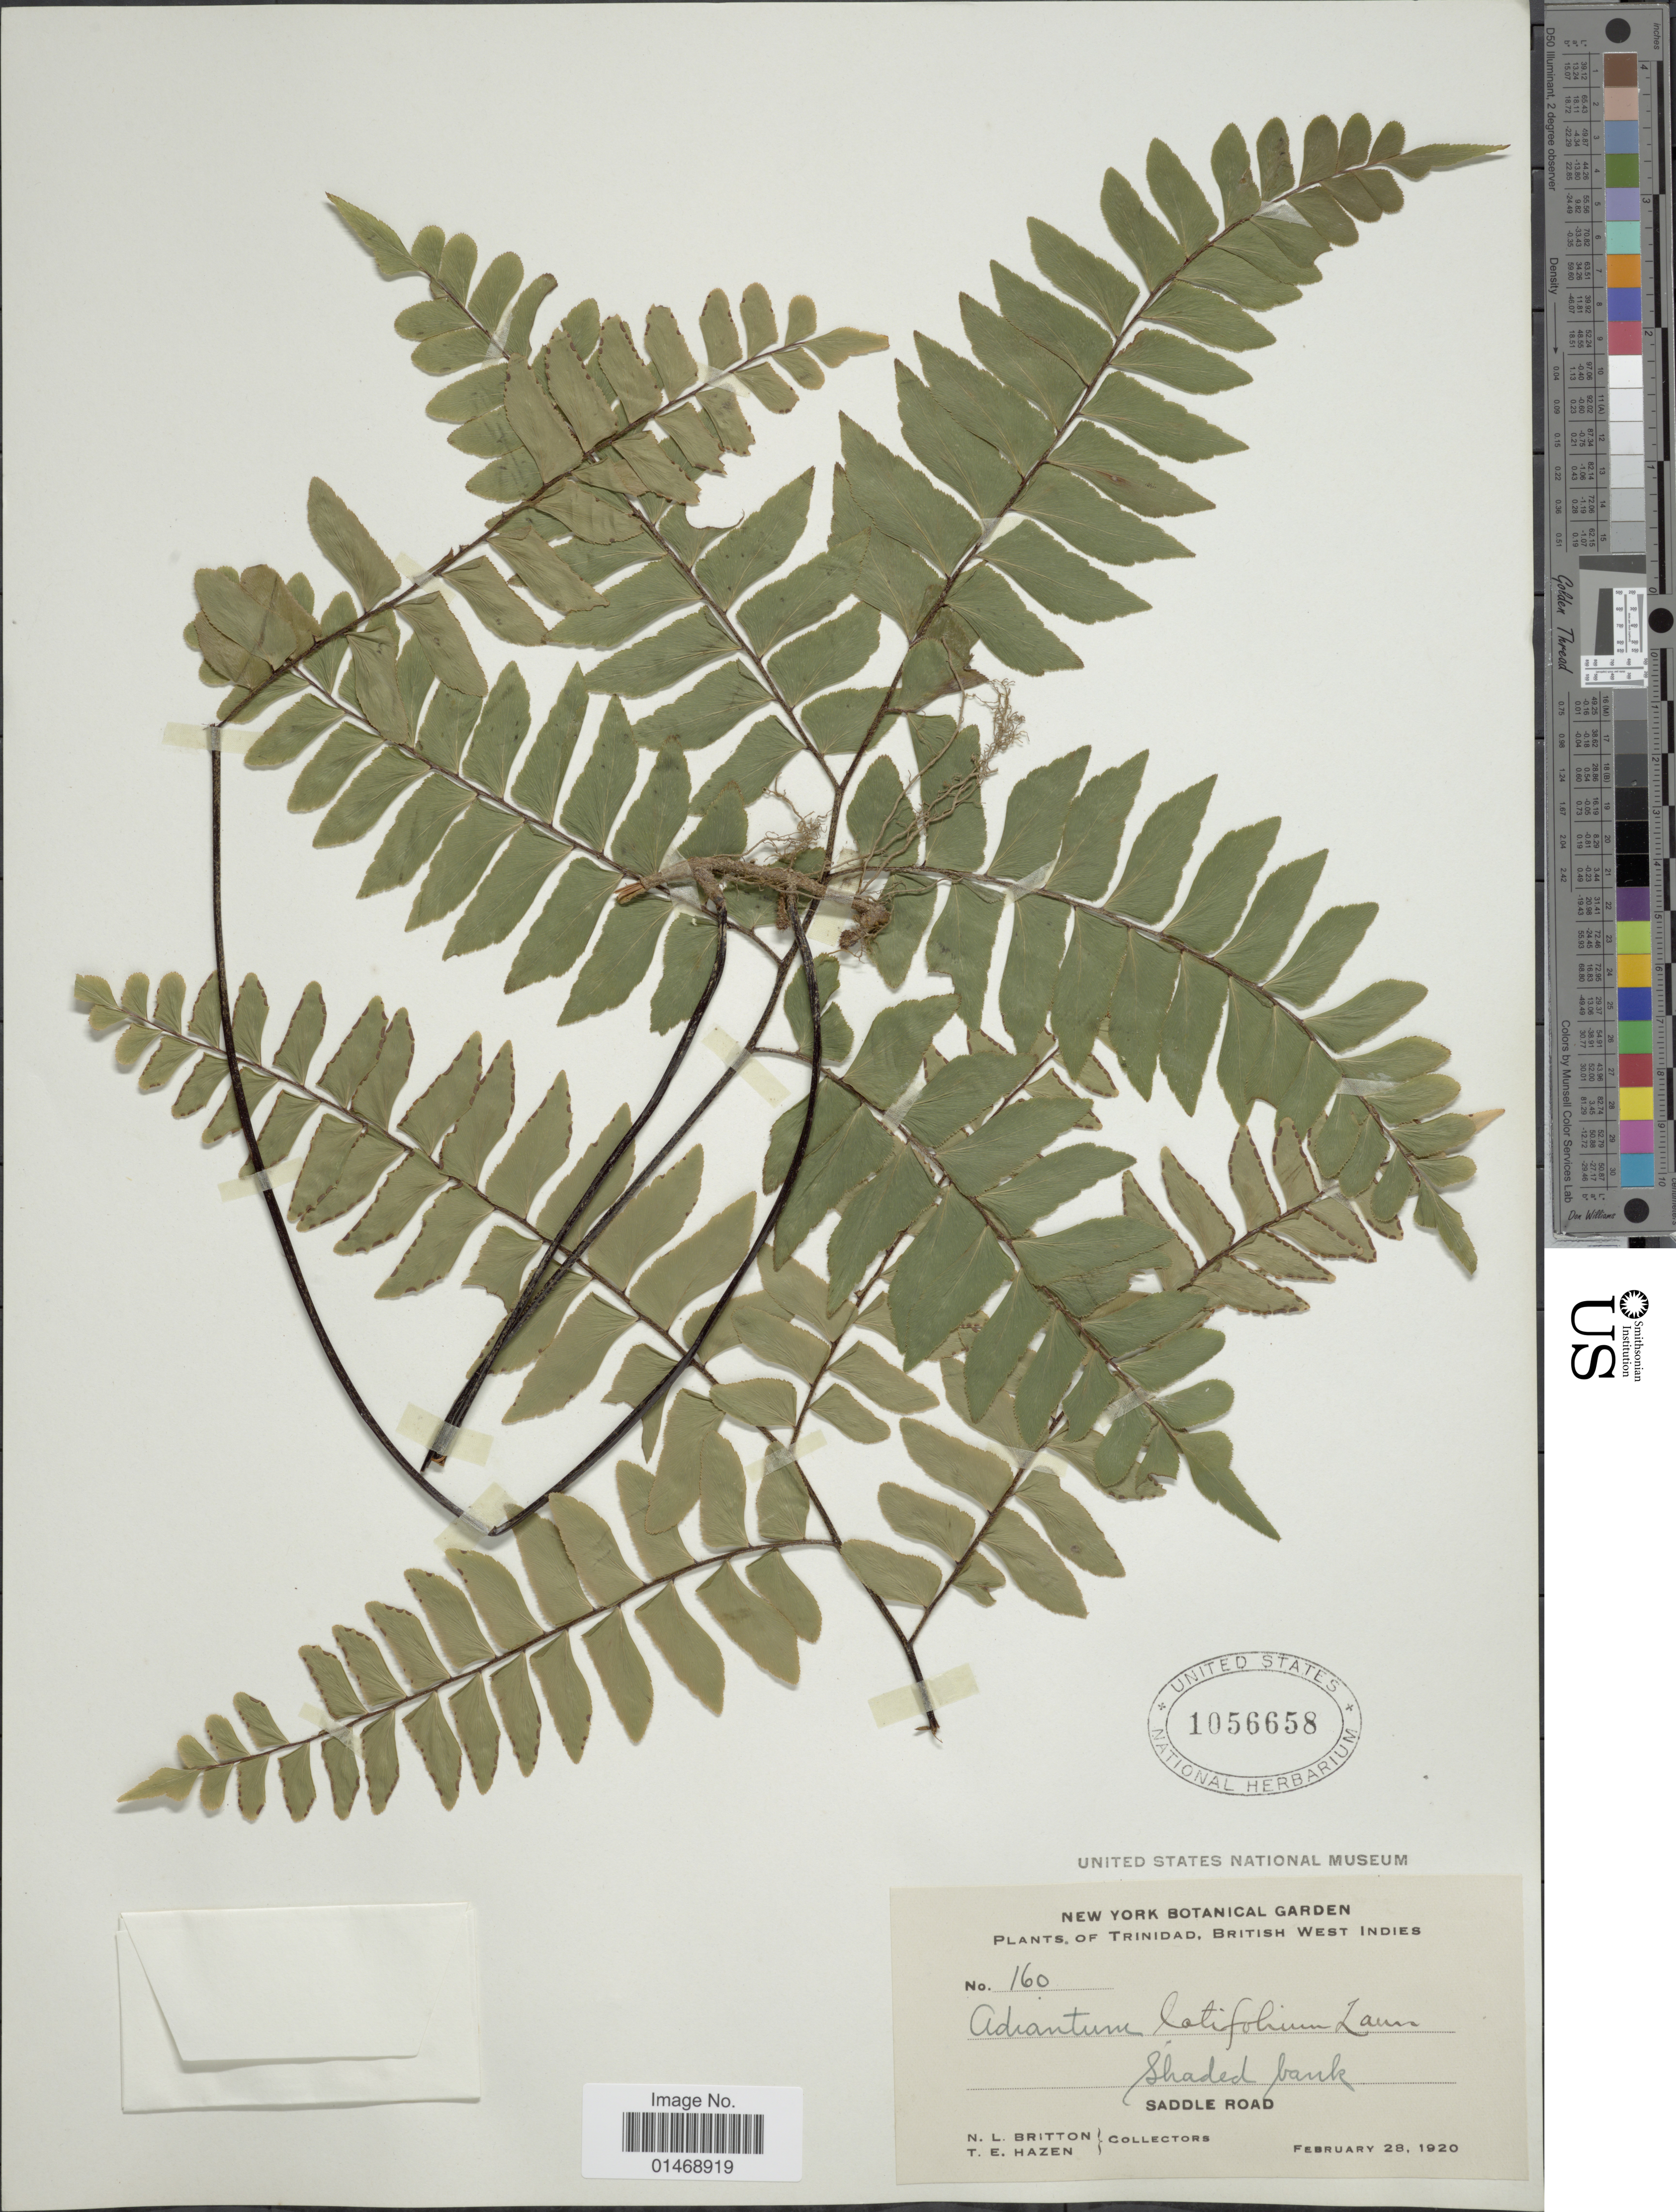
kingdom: Plantae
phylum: Tracheophyta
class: Polypodiopsida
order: Polypodiales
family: Pteridaceae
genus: Adiantum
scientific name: Adiantum latifolium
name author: Lam.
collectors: N. Britton & T. E. Hazen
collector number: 160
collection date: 1920-02-28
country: Trinidad and Tobago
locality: Trinidad. British West Indies, shaded bank, Saddle Road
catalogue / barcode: US 1056658